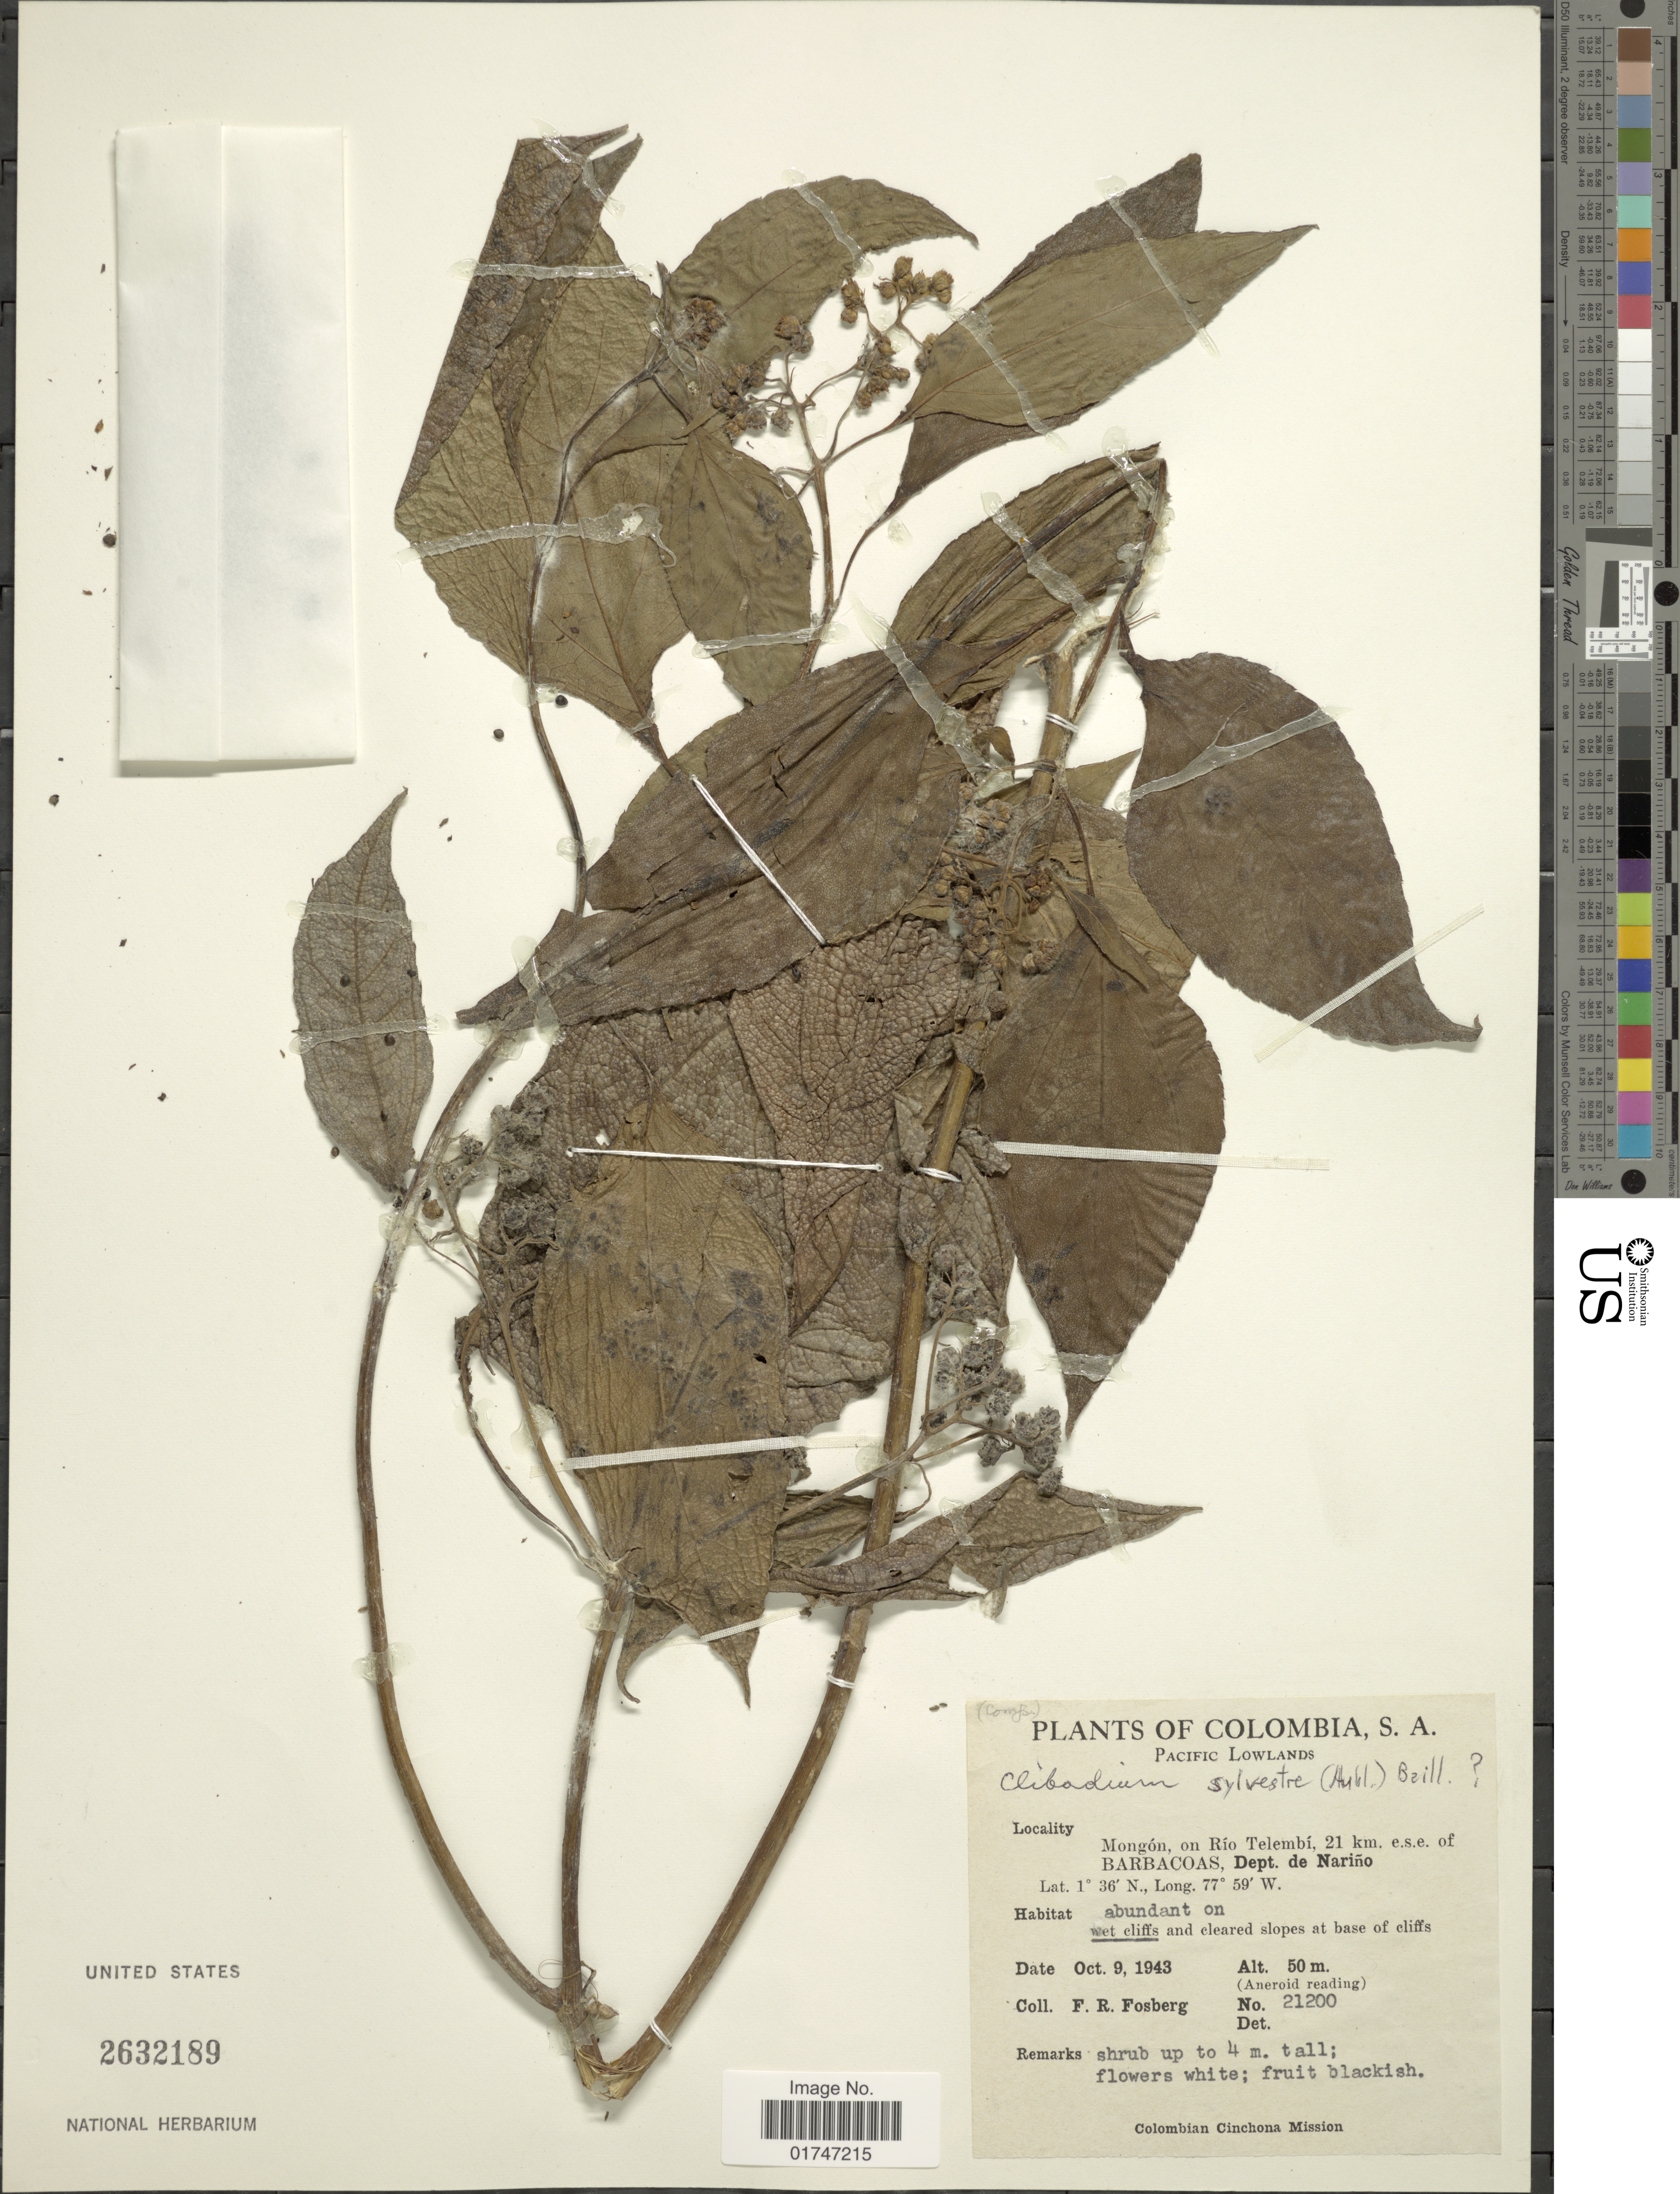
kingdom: Plantae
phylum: Tracheophyta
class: Magnoliopsida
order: Asterales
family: Asteraceae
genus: Clibadium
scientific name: Clibadium sylvestre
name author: (Aubl.) Baill.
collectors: F. R. Fosberg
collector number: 21200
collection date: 1943-10-09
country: Colombia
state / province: Nariño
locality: Pacific Lowlands. Mongón, on Río Telembí, 21 km. e.s.e. of Barbacoas, Dept. de Nariño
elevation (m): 50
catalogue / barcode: US 2632189